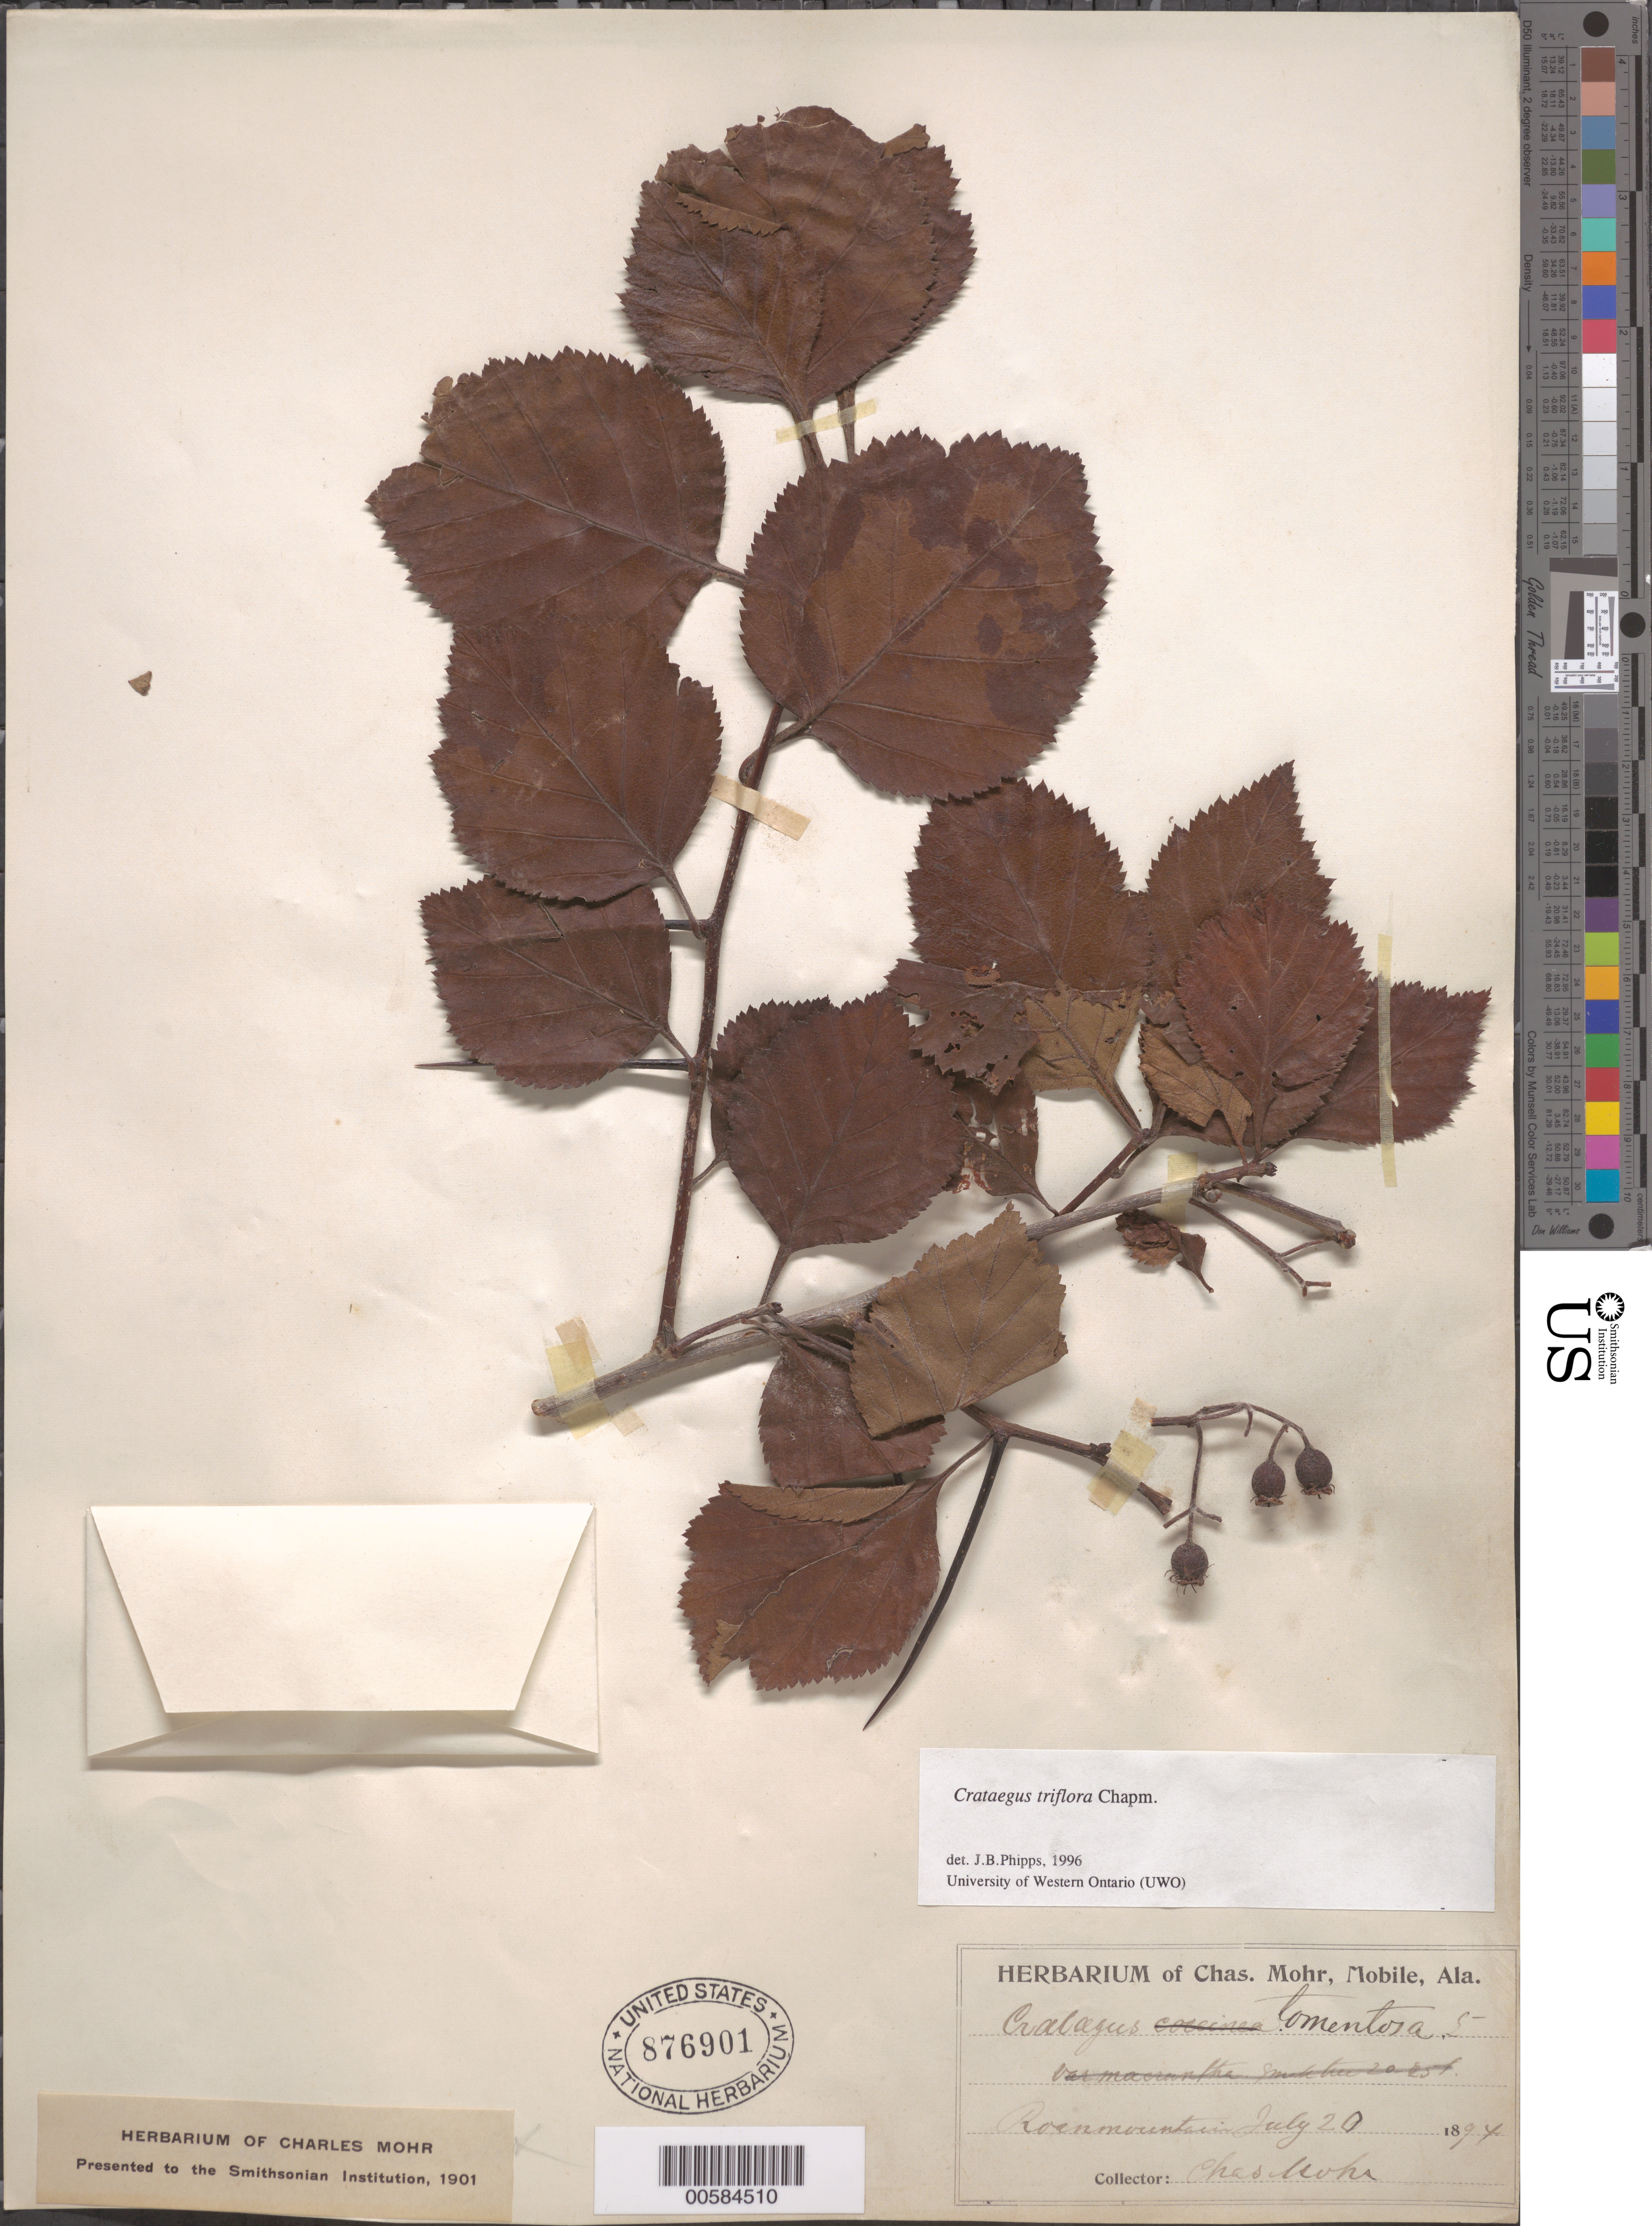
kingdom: Plantae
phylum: Tracheophyta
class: Magnoliopsida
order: Rosales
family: Rosaceae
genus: Crataegus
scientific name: Crataegus triflora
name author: Chapm.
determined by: Phipps, James B., (UWO), University of Western Ontario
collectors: C. T. Mohr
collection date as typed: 20 Jul 1894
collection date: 1894-07-20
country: United States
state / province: North Carolina / Tennessee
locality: Roan Mtn. [Roan Mountain on border between NC (Mitchell Co.) and TN (Carter Co.)]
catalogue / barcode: US 876901